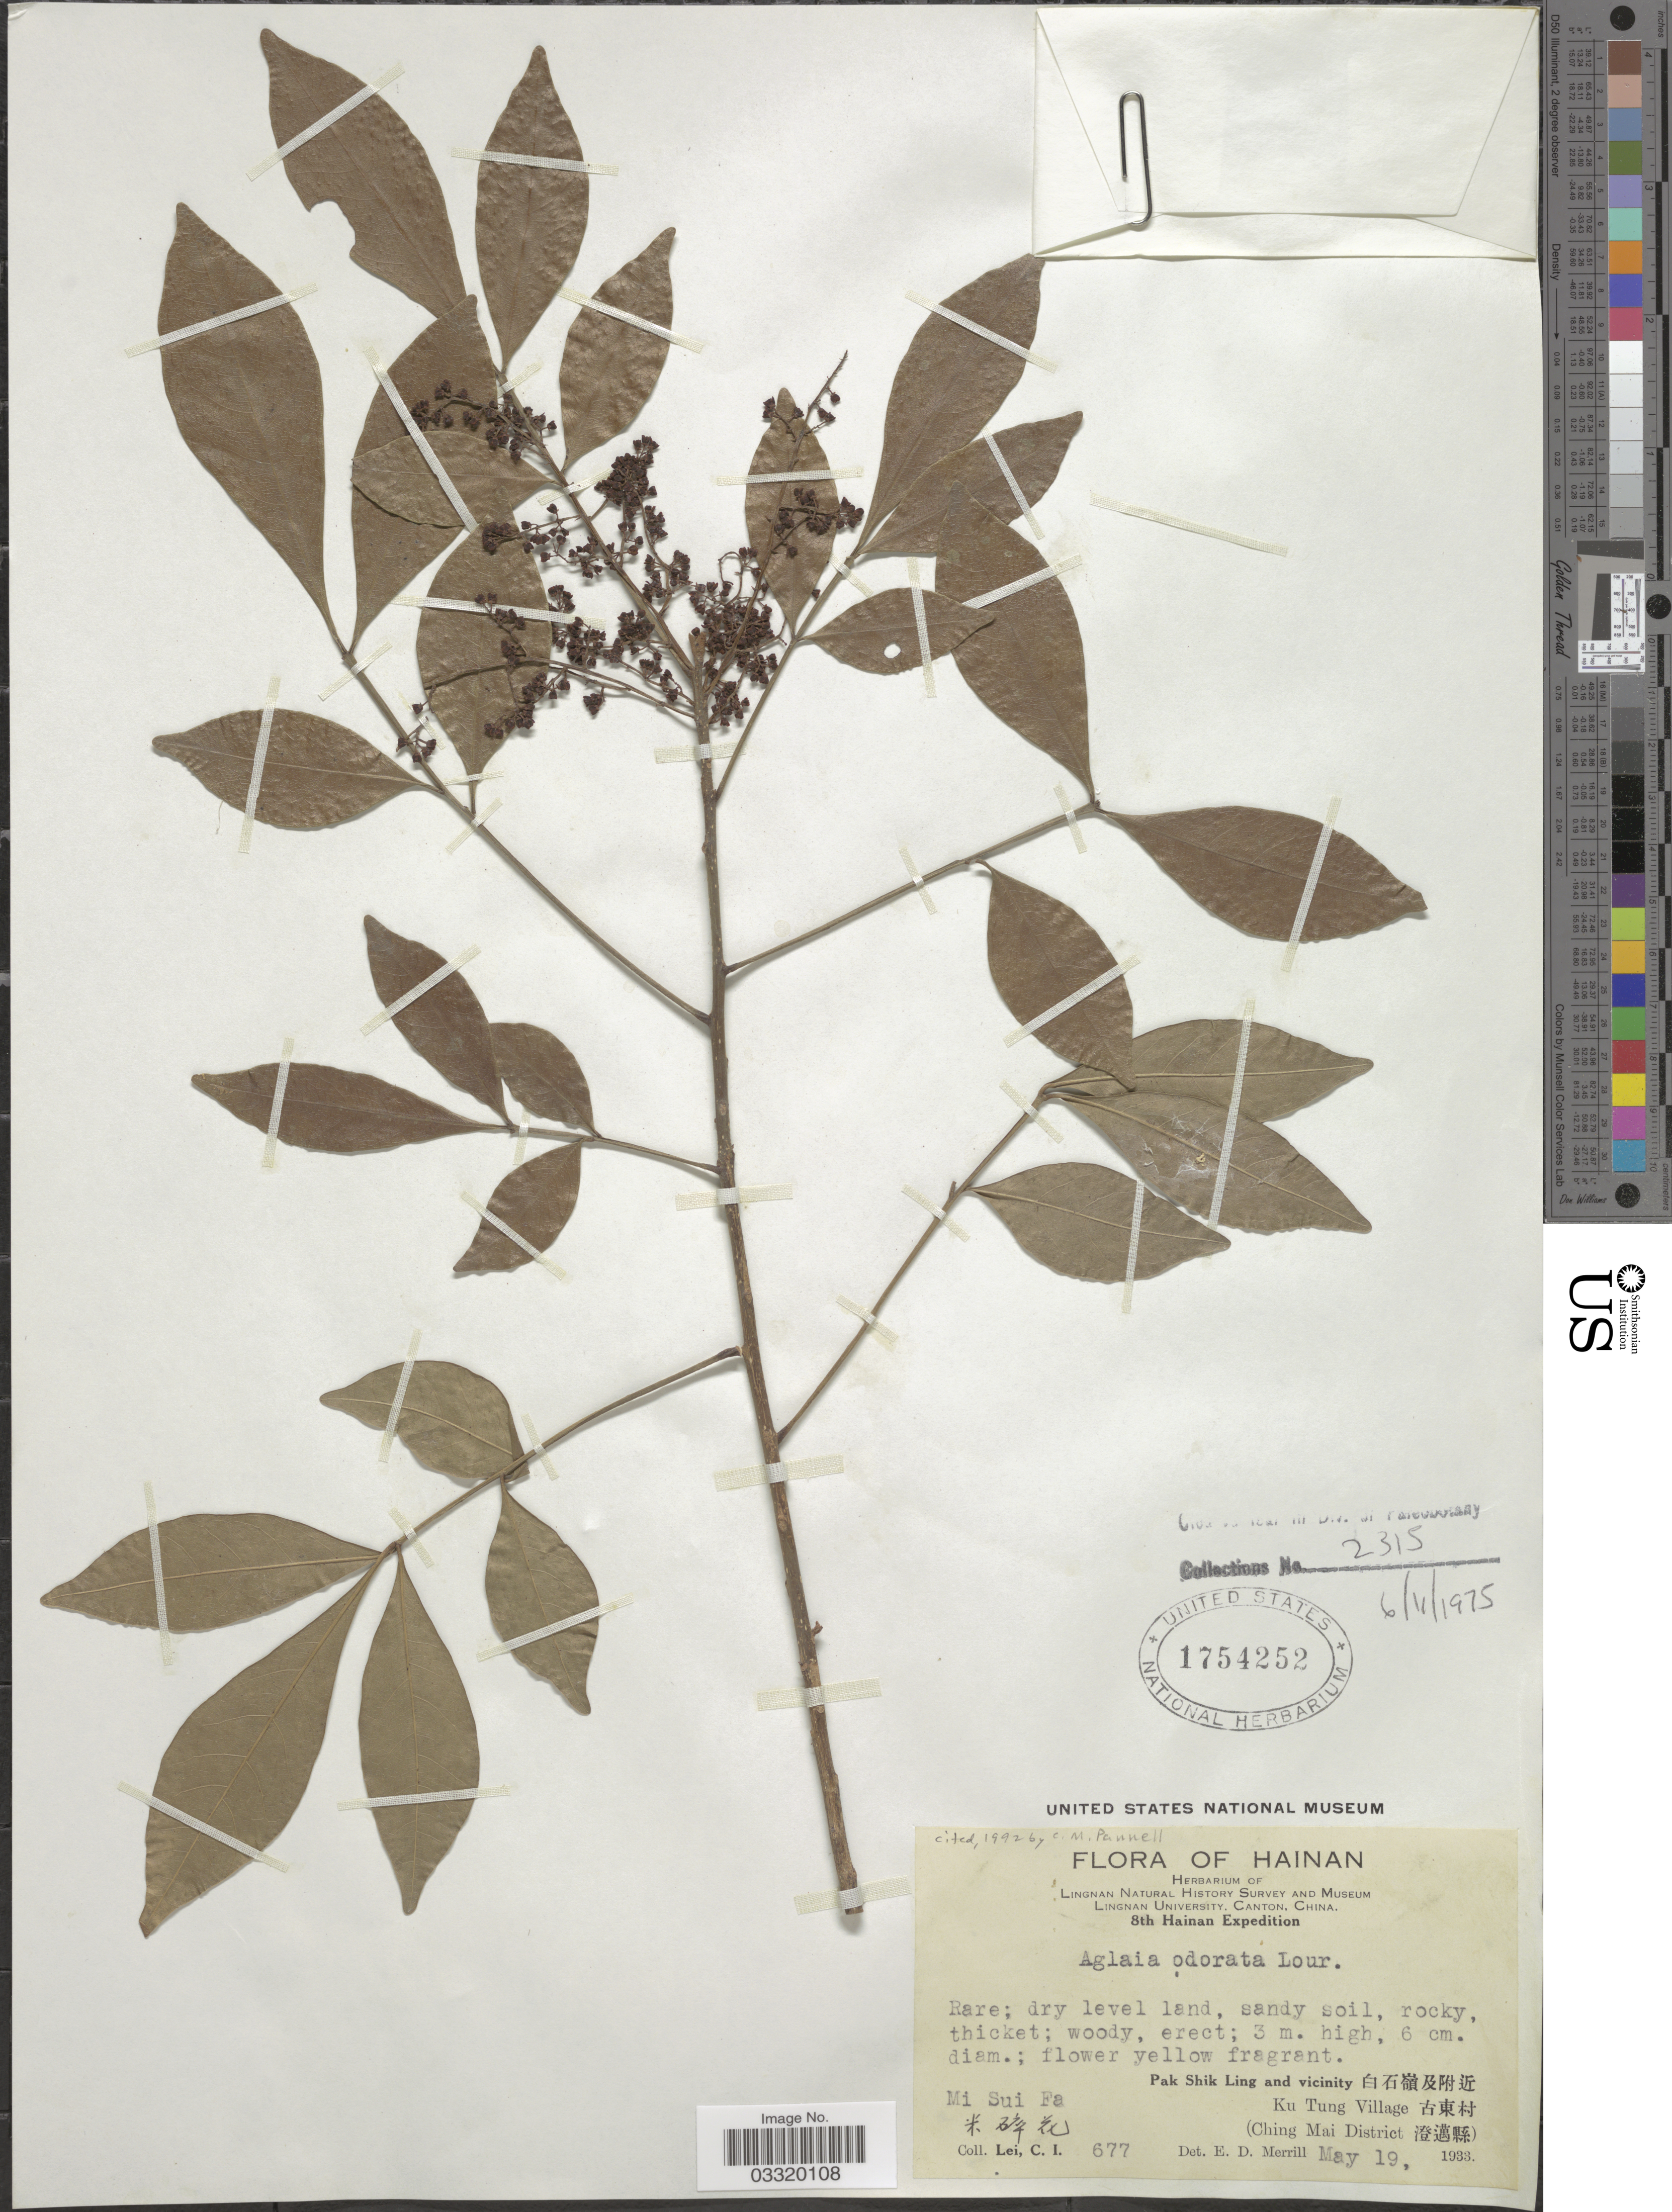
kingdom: Plantae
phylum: Tracheophyta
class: Magnoliopsida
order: Sapindales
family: Meliaceae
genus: Aglaia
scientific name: Aglaia odorata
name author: Lour.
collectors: C. I. Lei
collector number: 677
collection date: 1933-05-19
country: China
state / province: Hainan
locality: Mi Sui Fa. X. Pak Shik Ling and vicinity X. Ku Tung Village. X. (Ching Mai District X).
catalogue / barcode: US 1754252